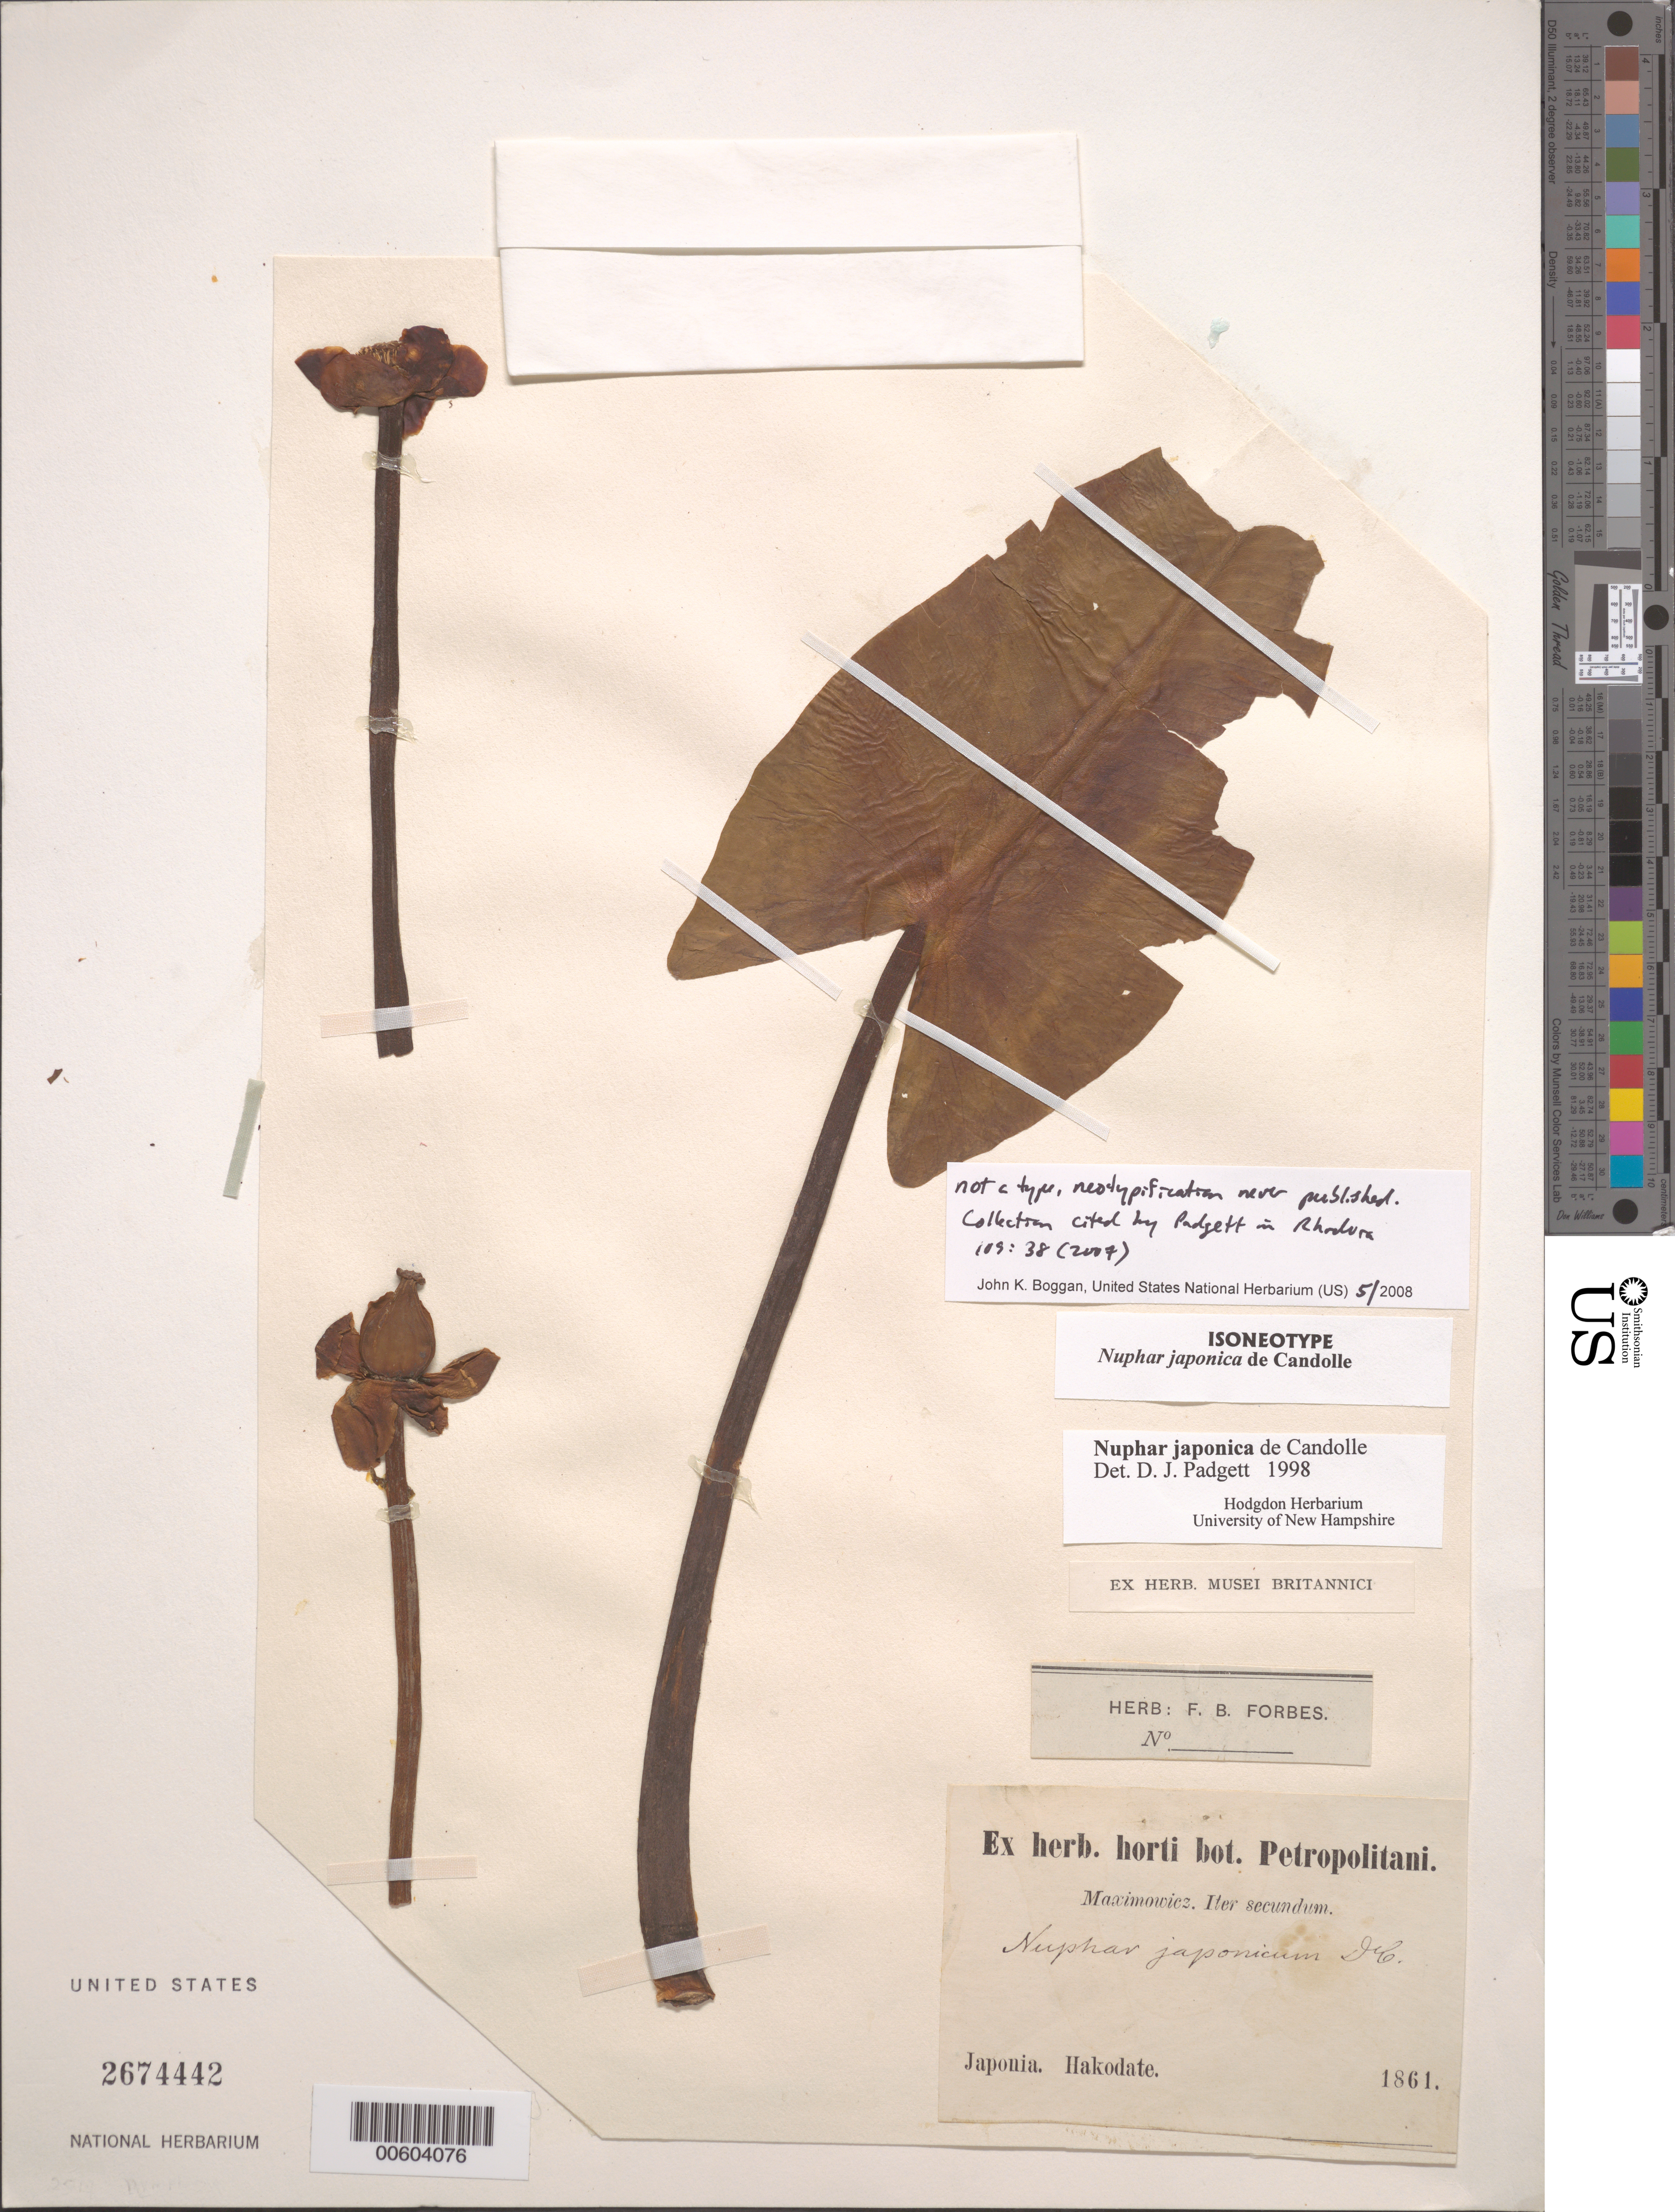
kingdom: Plantae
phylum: Tracheophyta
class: Magnoliopsida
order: Nymphaeales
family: Nymphaeaceae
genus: Nuphar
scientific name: Nuphar japonica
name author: DC.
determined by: Padgett, D. J.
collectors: C. J. Maximowicz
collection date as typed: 1861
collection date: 1861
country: Japan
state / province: Hokkaido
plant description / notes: Annotated by D.J. Padgett (1998) as "isoneotype" but neotypification never published (name was lectotypified by Padgett); collection cited by Padgett, Rhodora 109: 38 (2007).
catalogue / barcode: US 2674442